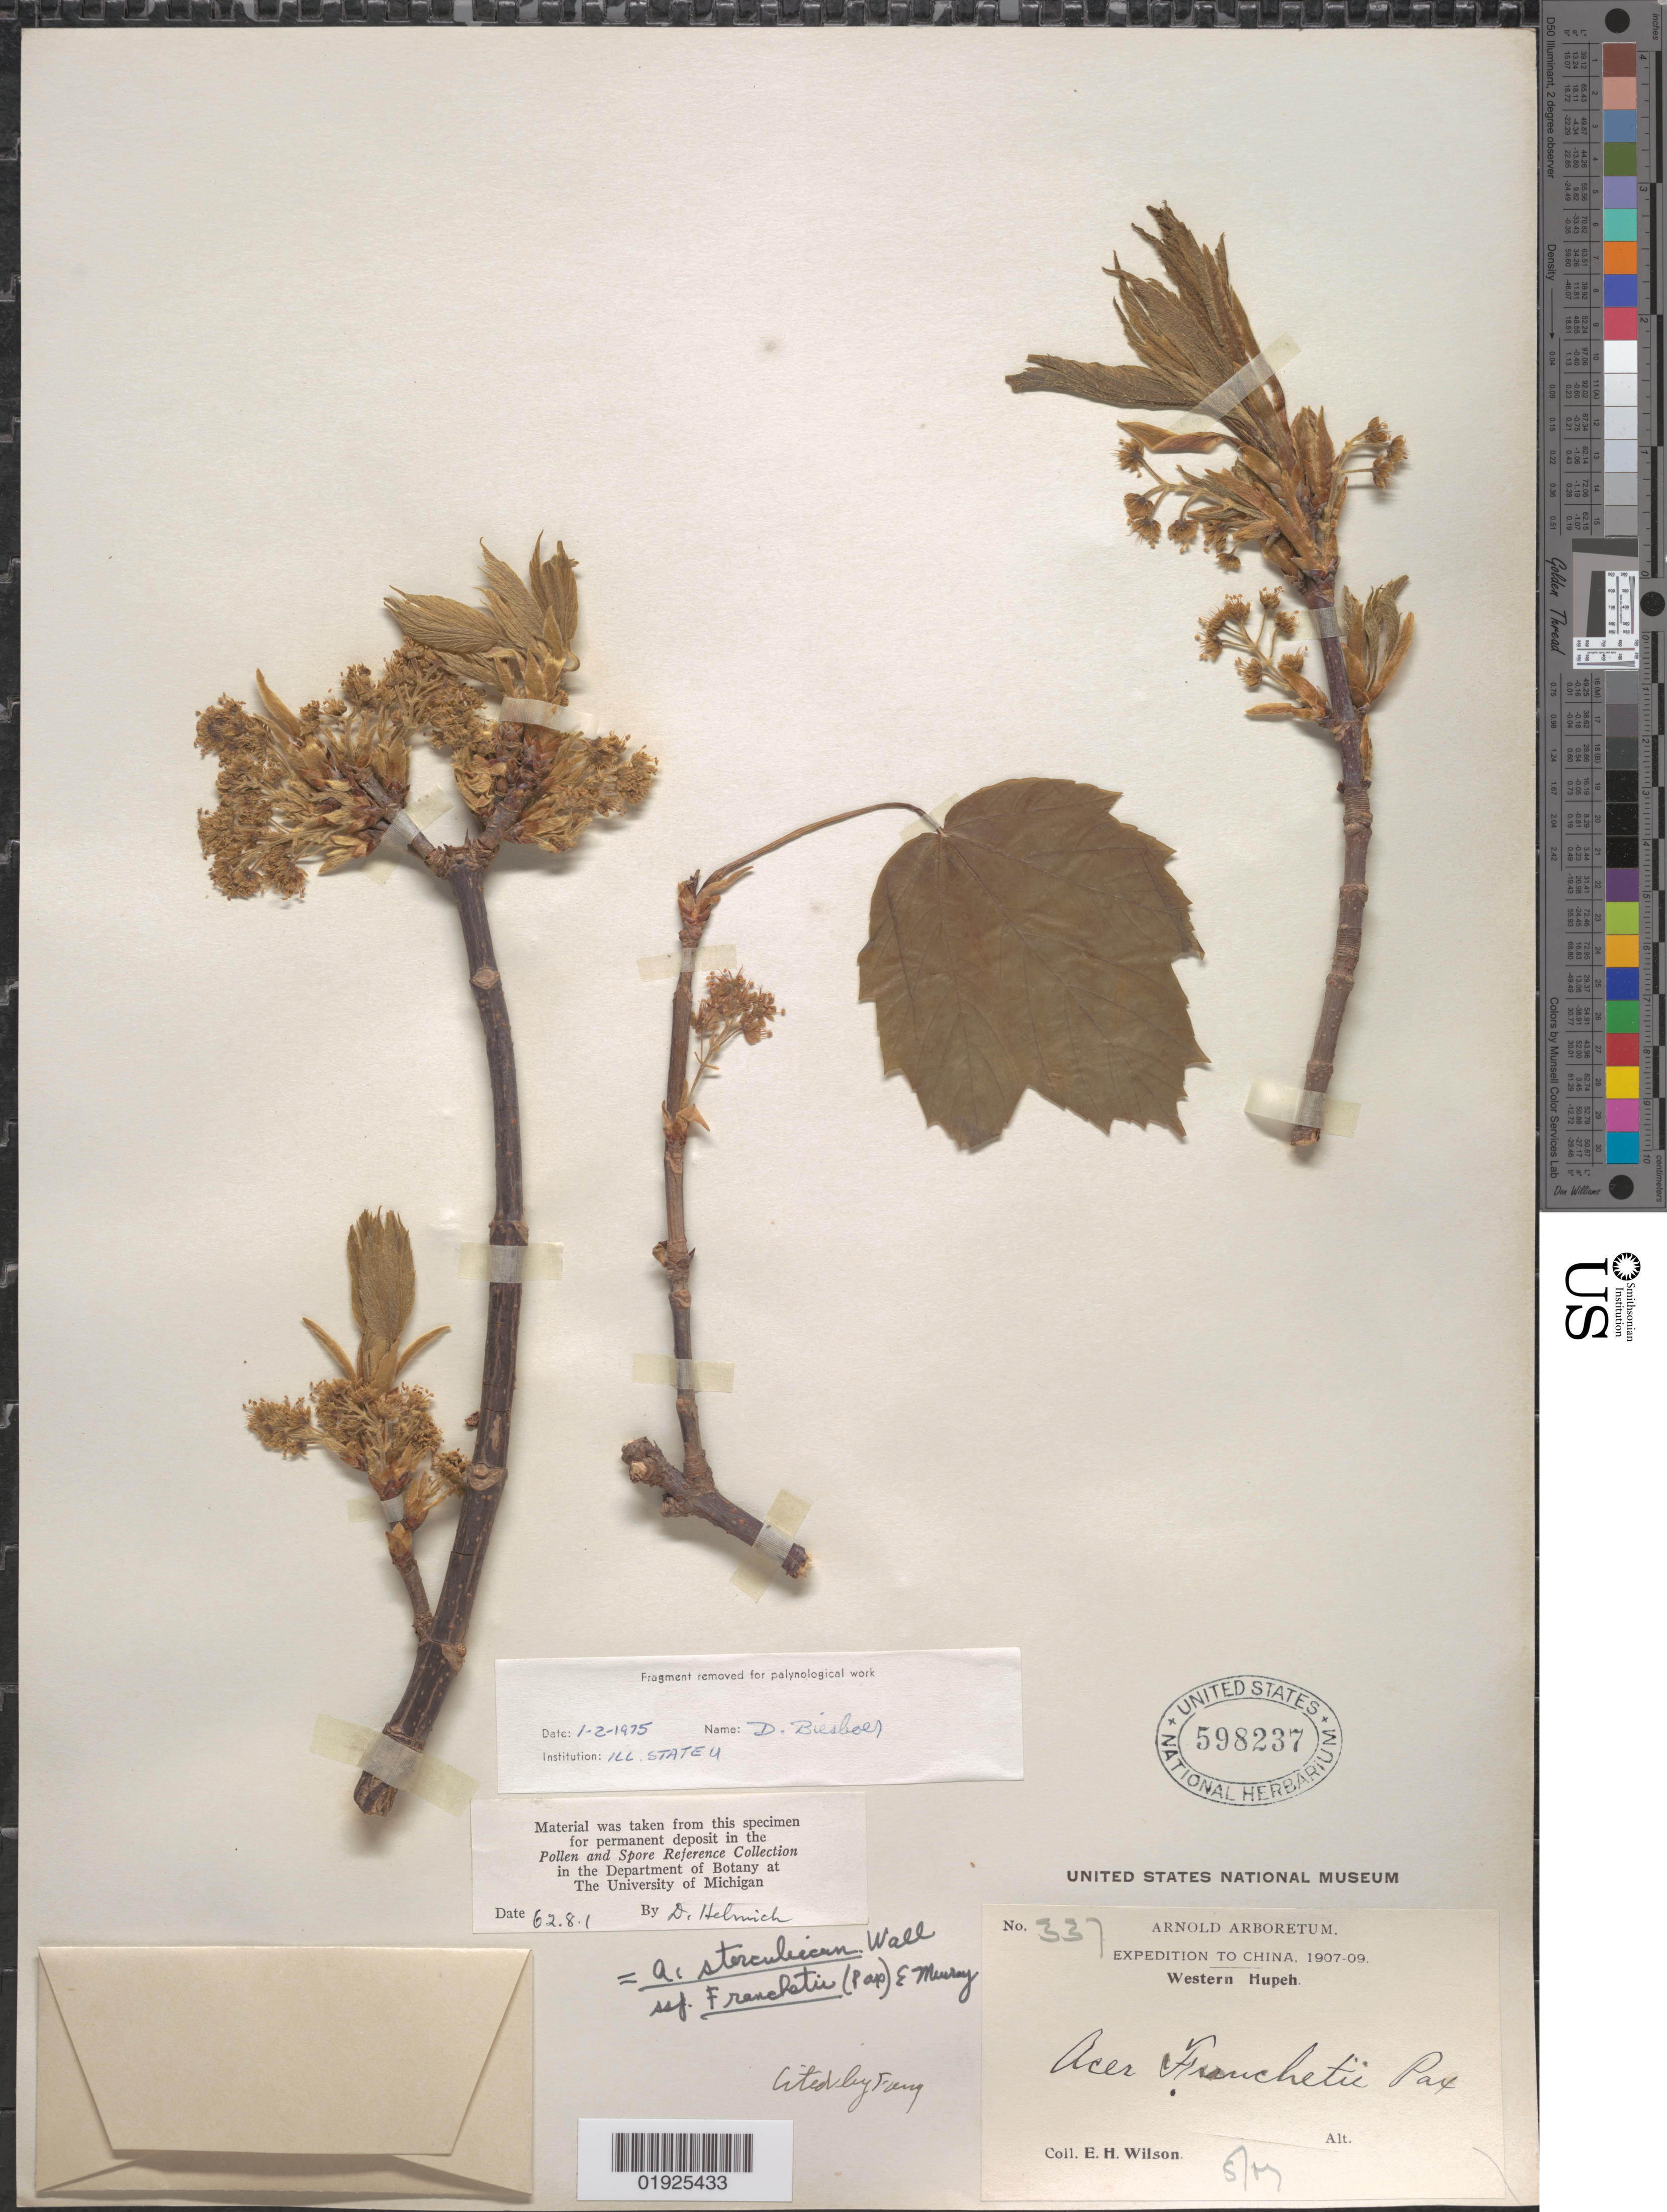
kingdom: Plantae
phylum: Tracheophyta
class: Magnoliopsida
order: Sapindales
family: Sapindaceae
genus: Acer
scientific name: Acer sterculiaceum subsp. franchetii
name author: (Pax) A.E. Murray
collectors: E. H. Wilson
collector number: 337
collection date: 1907-05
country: China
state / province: Hubei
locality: Western Hupeh [Hubei]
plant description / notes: Note: same coll. number, different dates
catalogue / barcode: US 598237